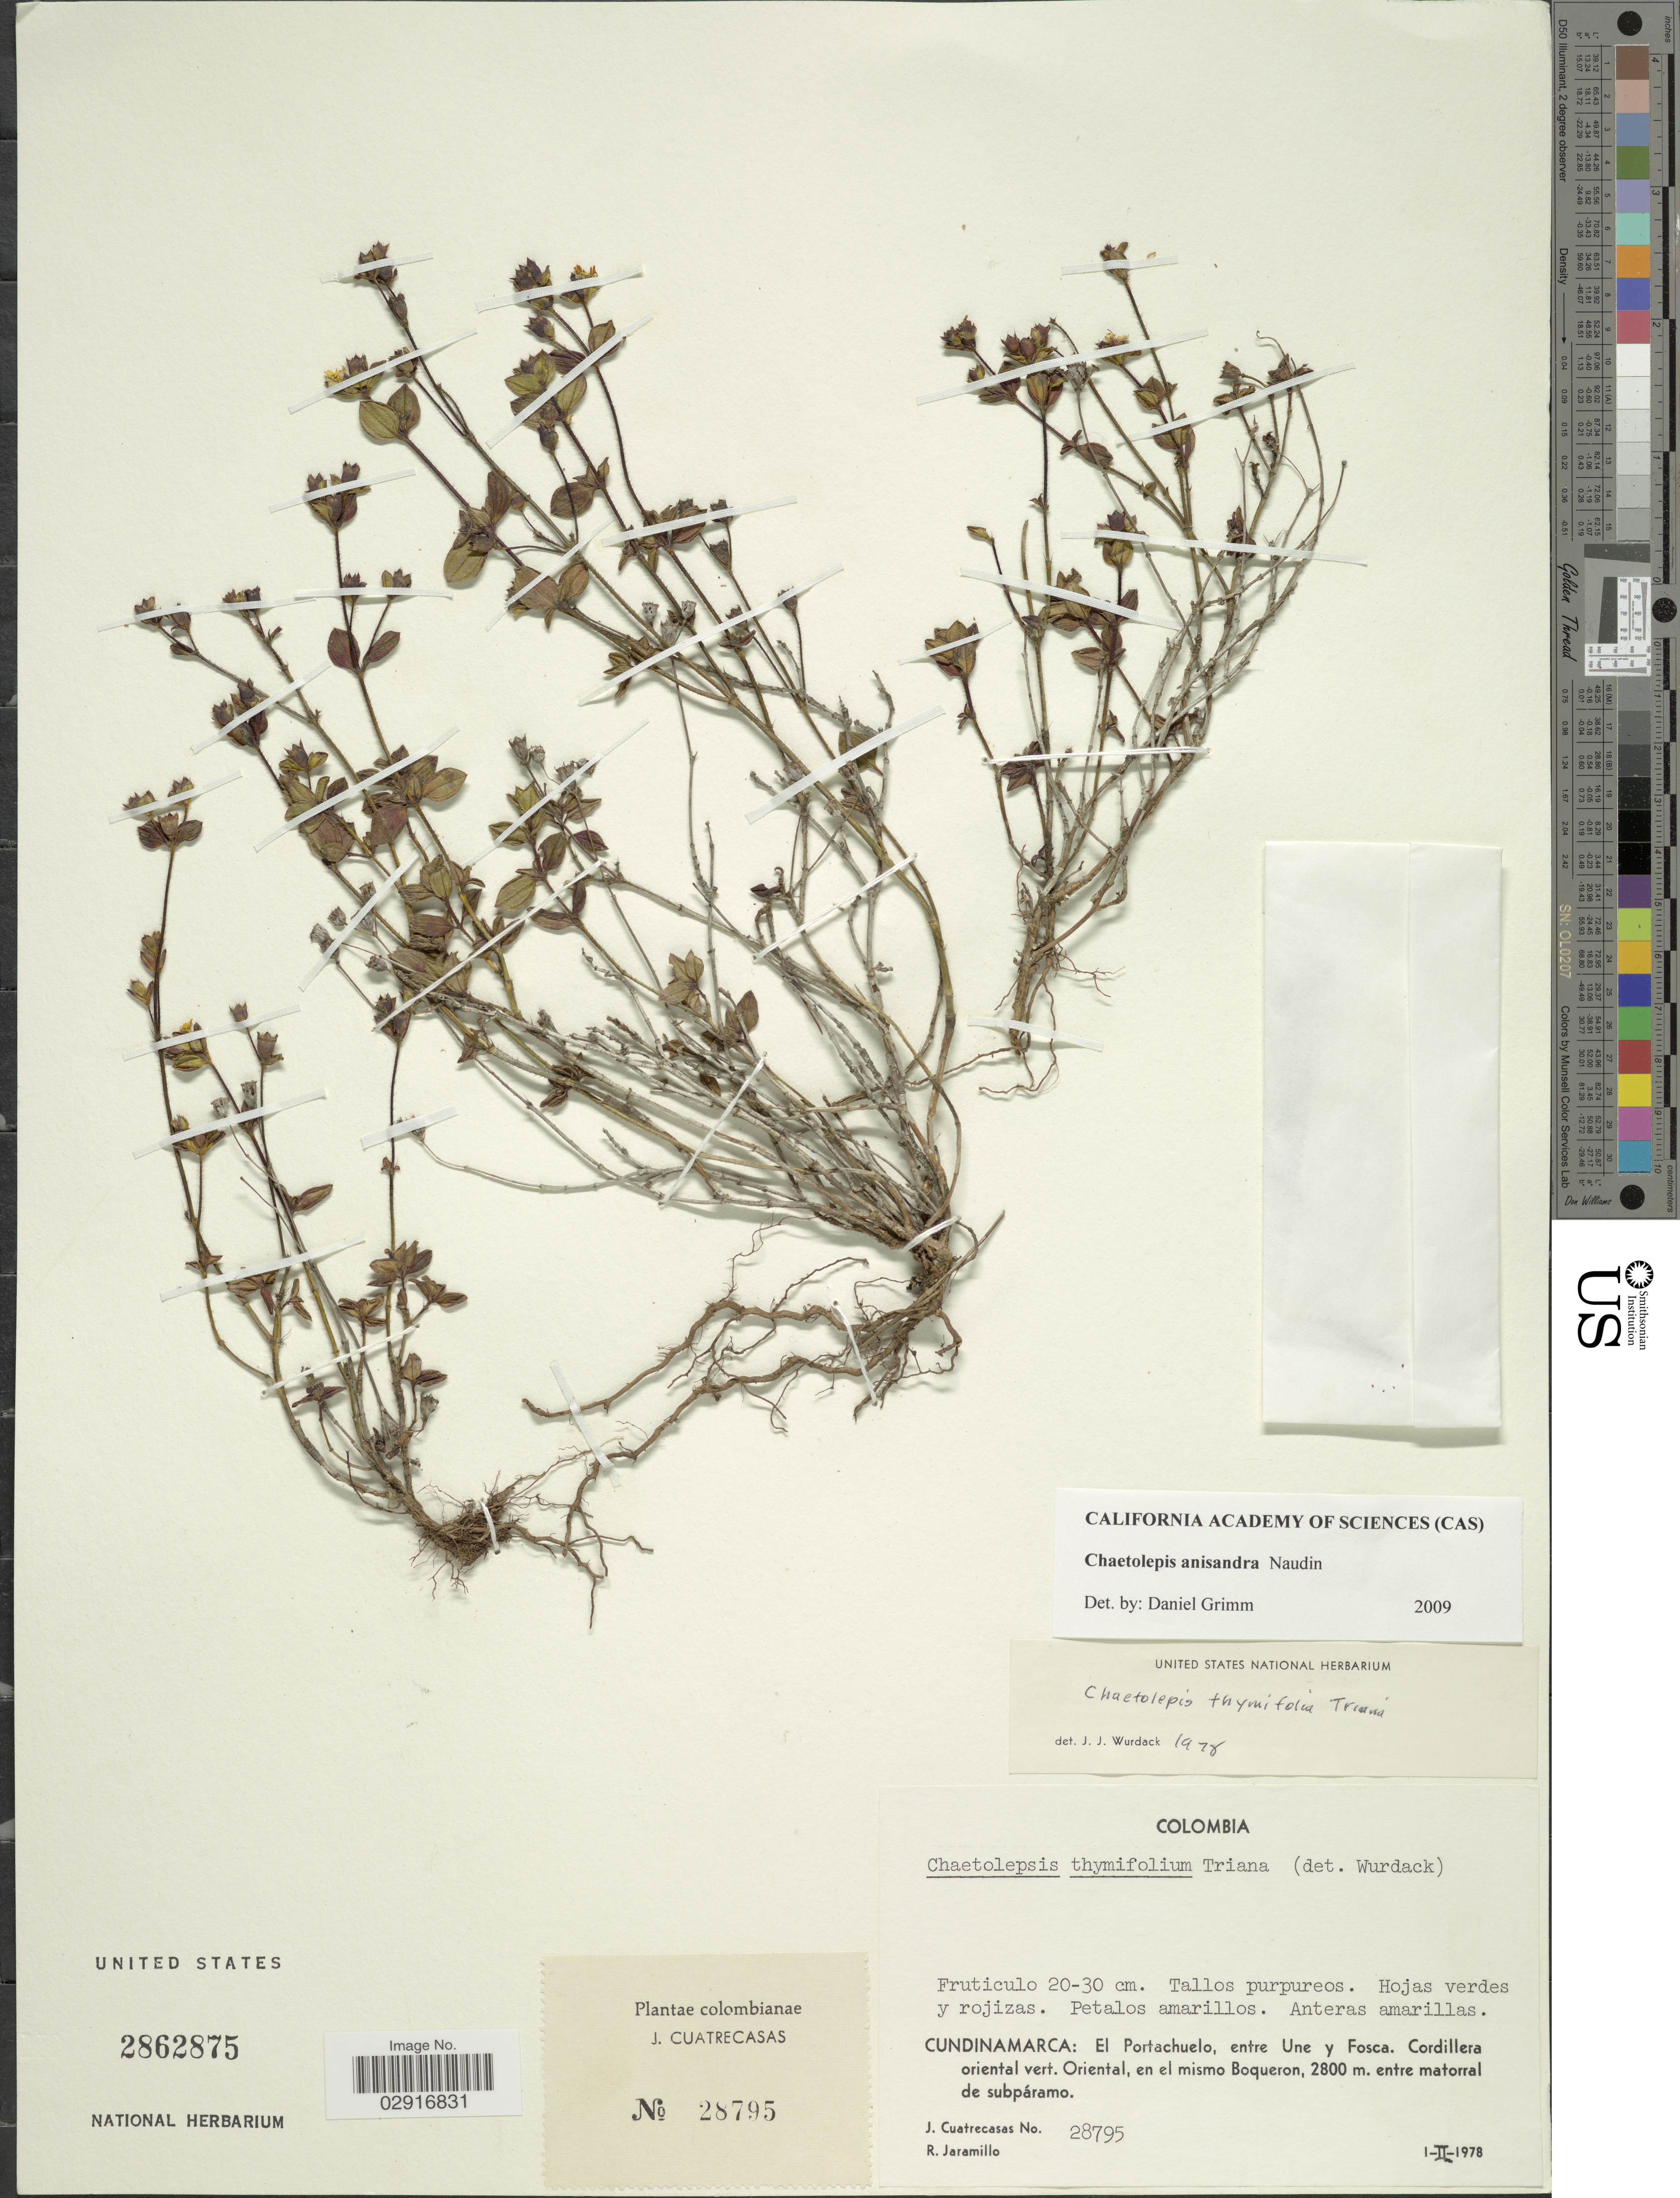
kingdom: Plantae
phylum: Tracheophyta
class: Magnoliopsida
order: Myrtales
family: Melastomataceae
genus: Chaetolepis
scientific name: Chaetolepis anisandra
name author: Naudin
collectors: J. Cuatrecasas & R. Jaramillo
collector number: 28795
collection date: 1978-02-01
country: Colombia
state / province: Cundinamarca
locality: El Portachuelo, entre Une y Fosca. Cordillera oriental vert. Oriental, en el mismo Boqueron.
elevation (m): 2800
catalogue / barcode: US 2862875